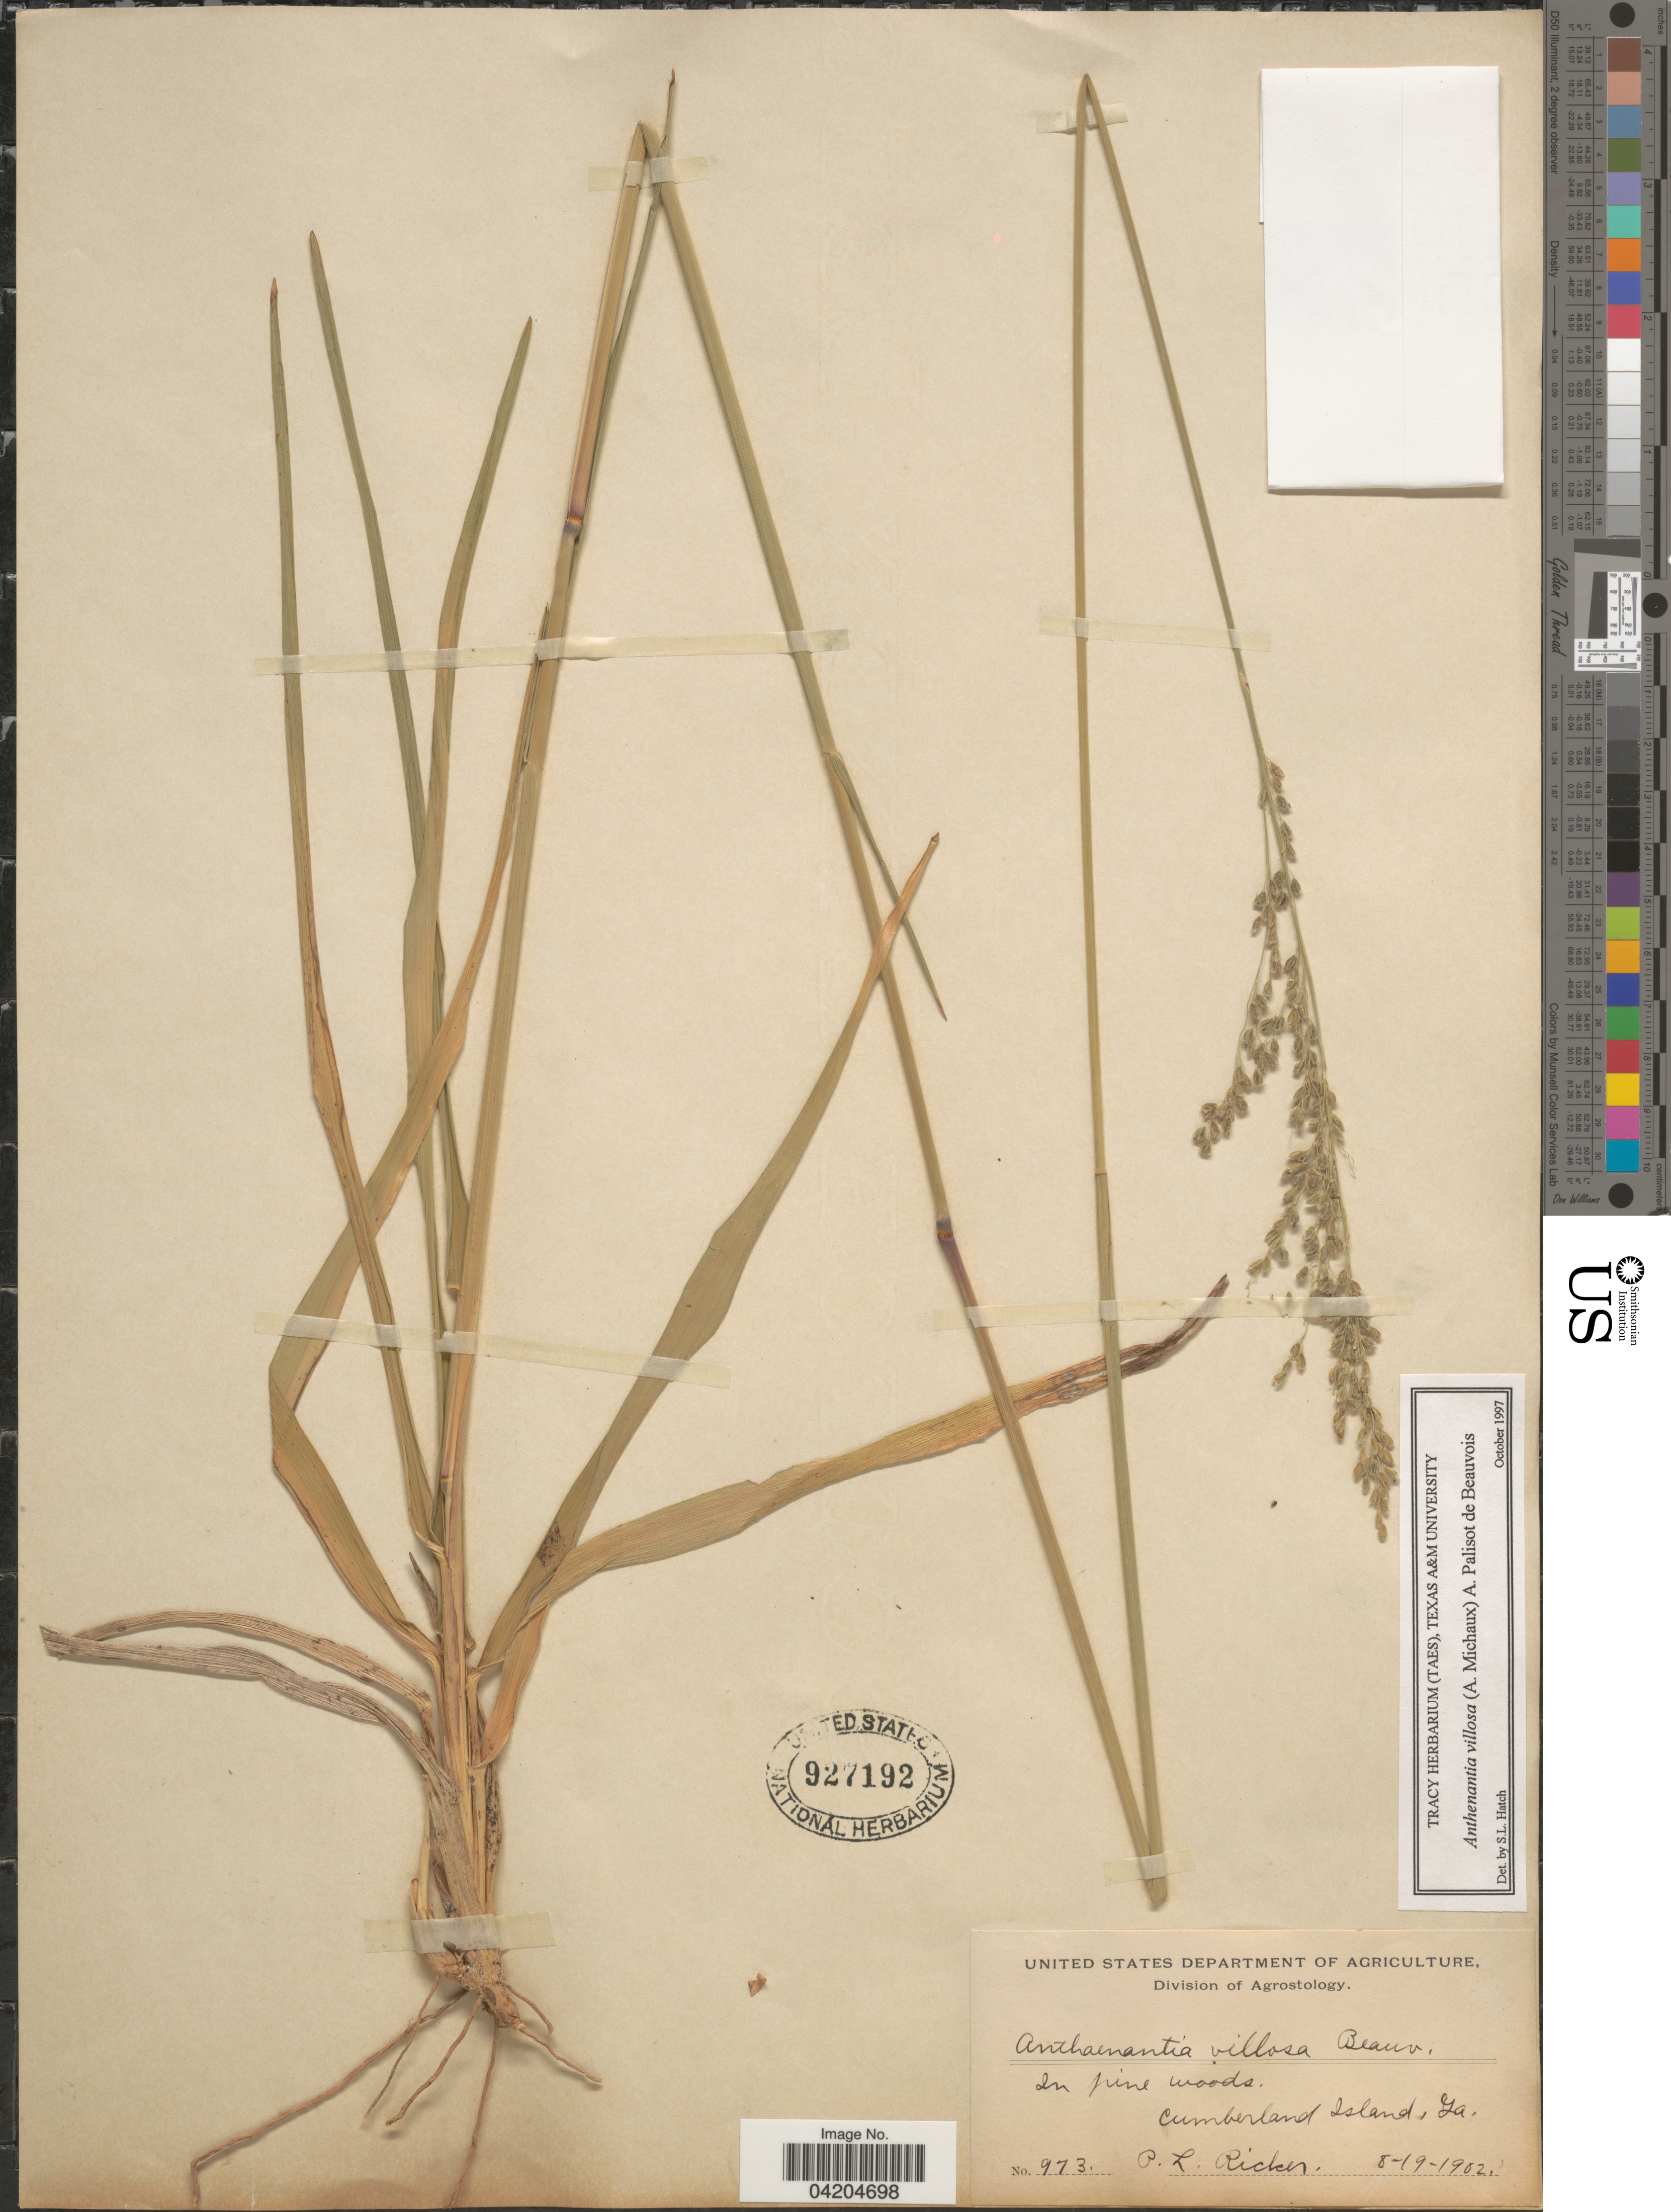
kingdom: Plantae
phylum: Tracheophyta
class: Liliopsida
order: Poales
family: Poaceae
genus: Anthaenantia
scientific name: Anthaenantia villosa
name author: (Michx.) P. Beauv.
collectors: P. Ricker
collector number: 973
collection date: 1902-08-19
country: United States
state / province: Georgia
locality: Cumberland Island.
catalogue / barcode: US 927192